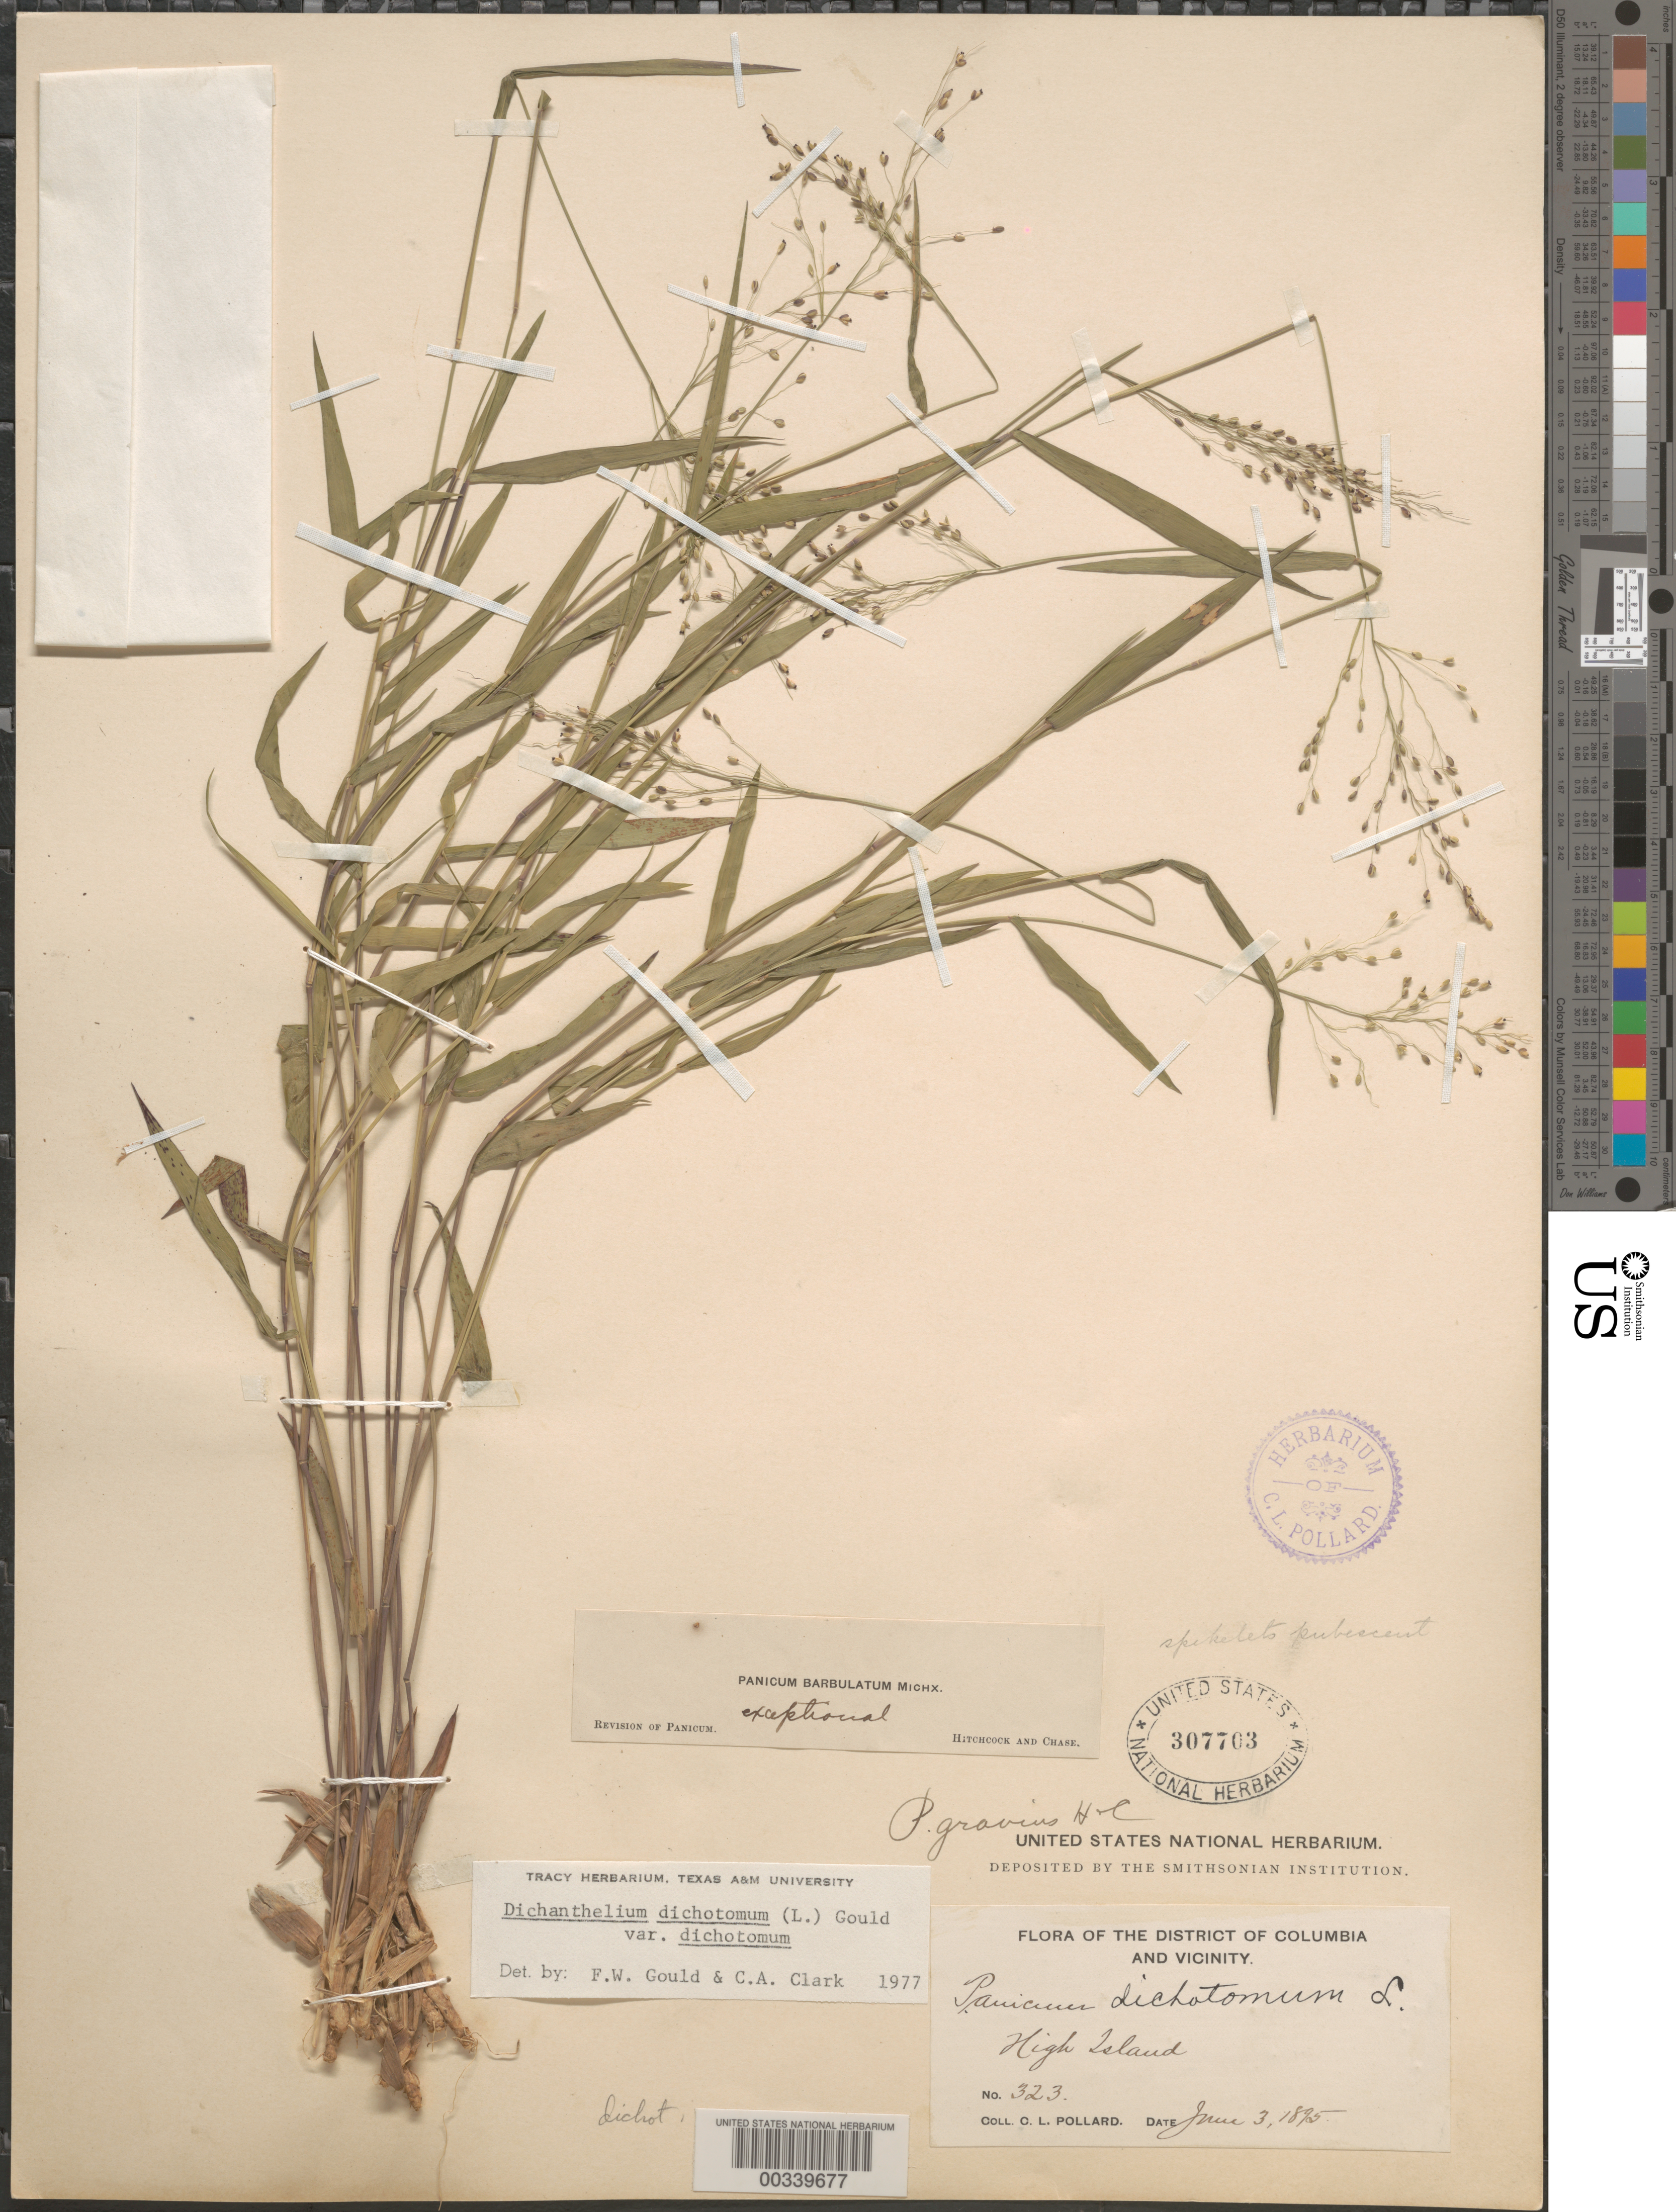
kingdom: Plantae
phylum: Tracheophyta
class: Liliopsida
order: Poales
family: Poaceae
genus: Dichanthelium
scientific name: Dichanthelium dichotomum var. dichotomum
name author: (L.) Gould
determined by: Gould, F. W.; Clark, C. A.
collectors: C. L. Pollard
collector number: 323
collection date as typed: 03 Jun 1895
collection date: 1895-06-03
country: United States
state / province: Maryland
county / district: Montgomery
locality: High Island C. & O. Canal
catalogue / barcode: US 307703